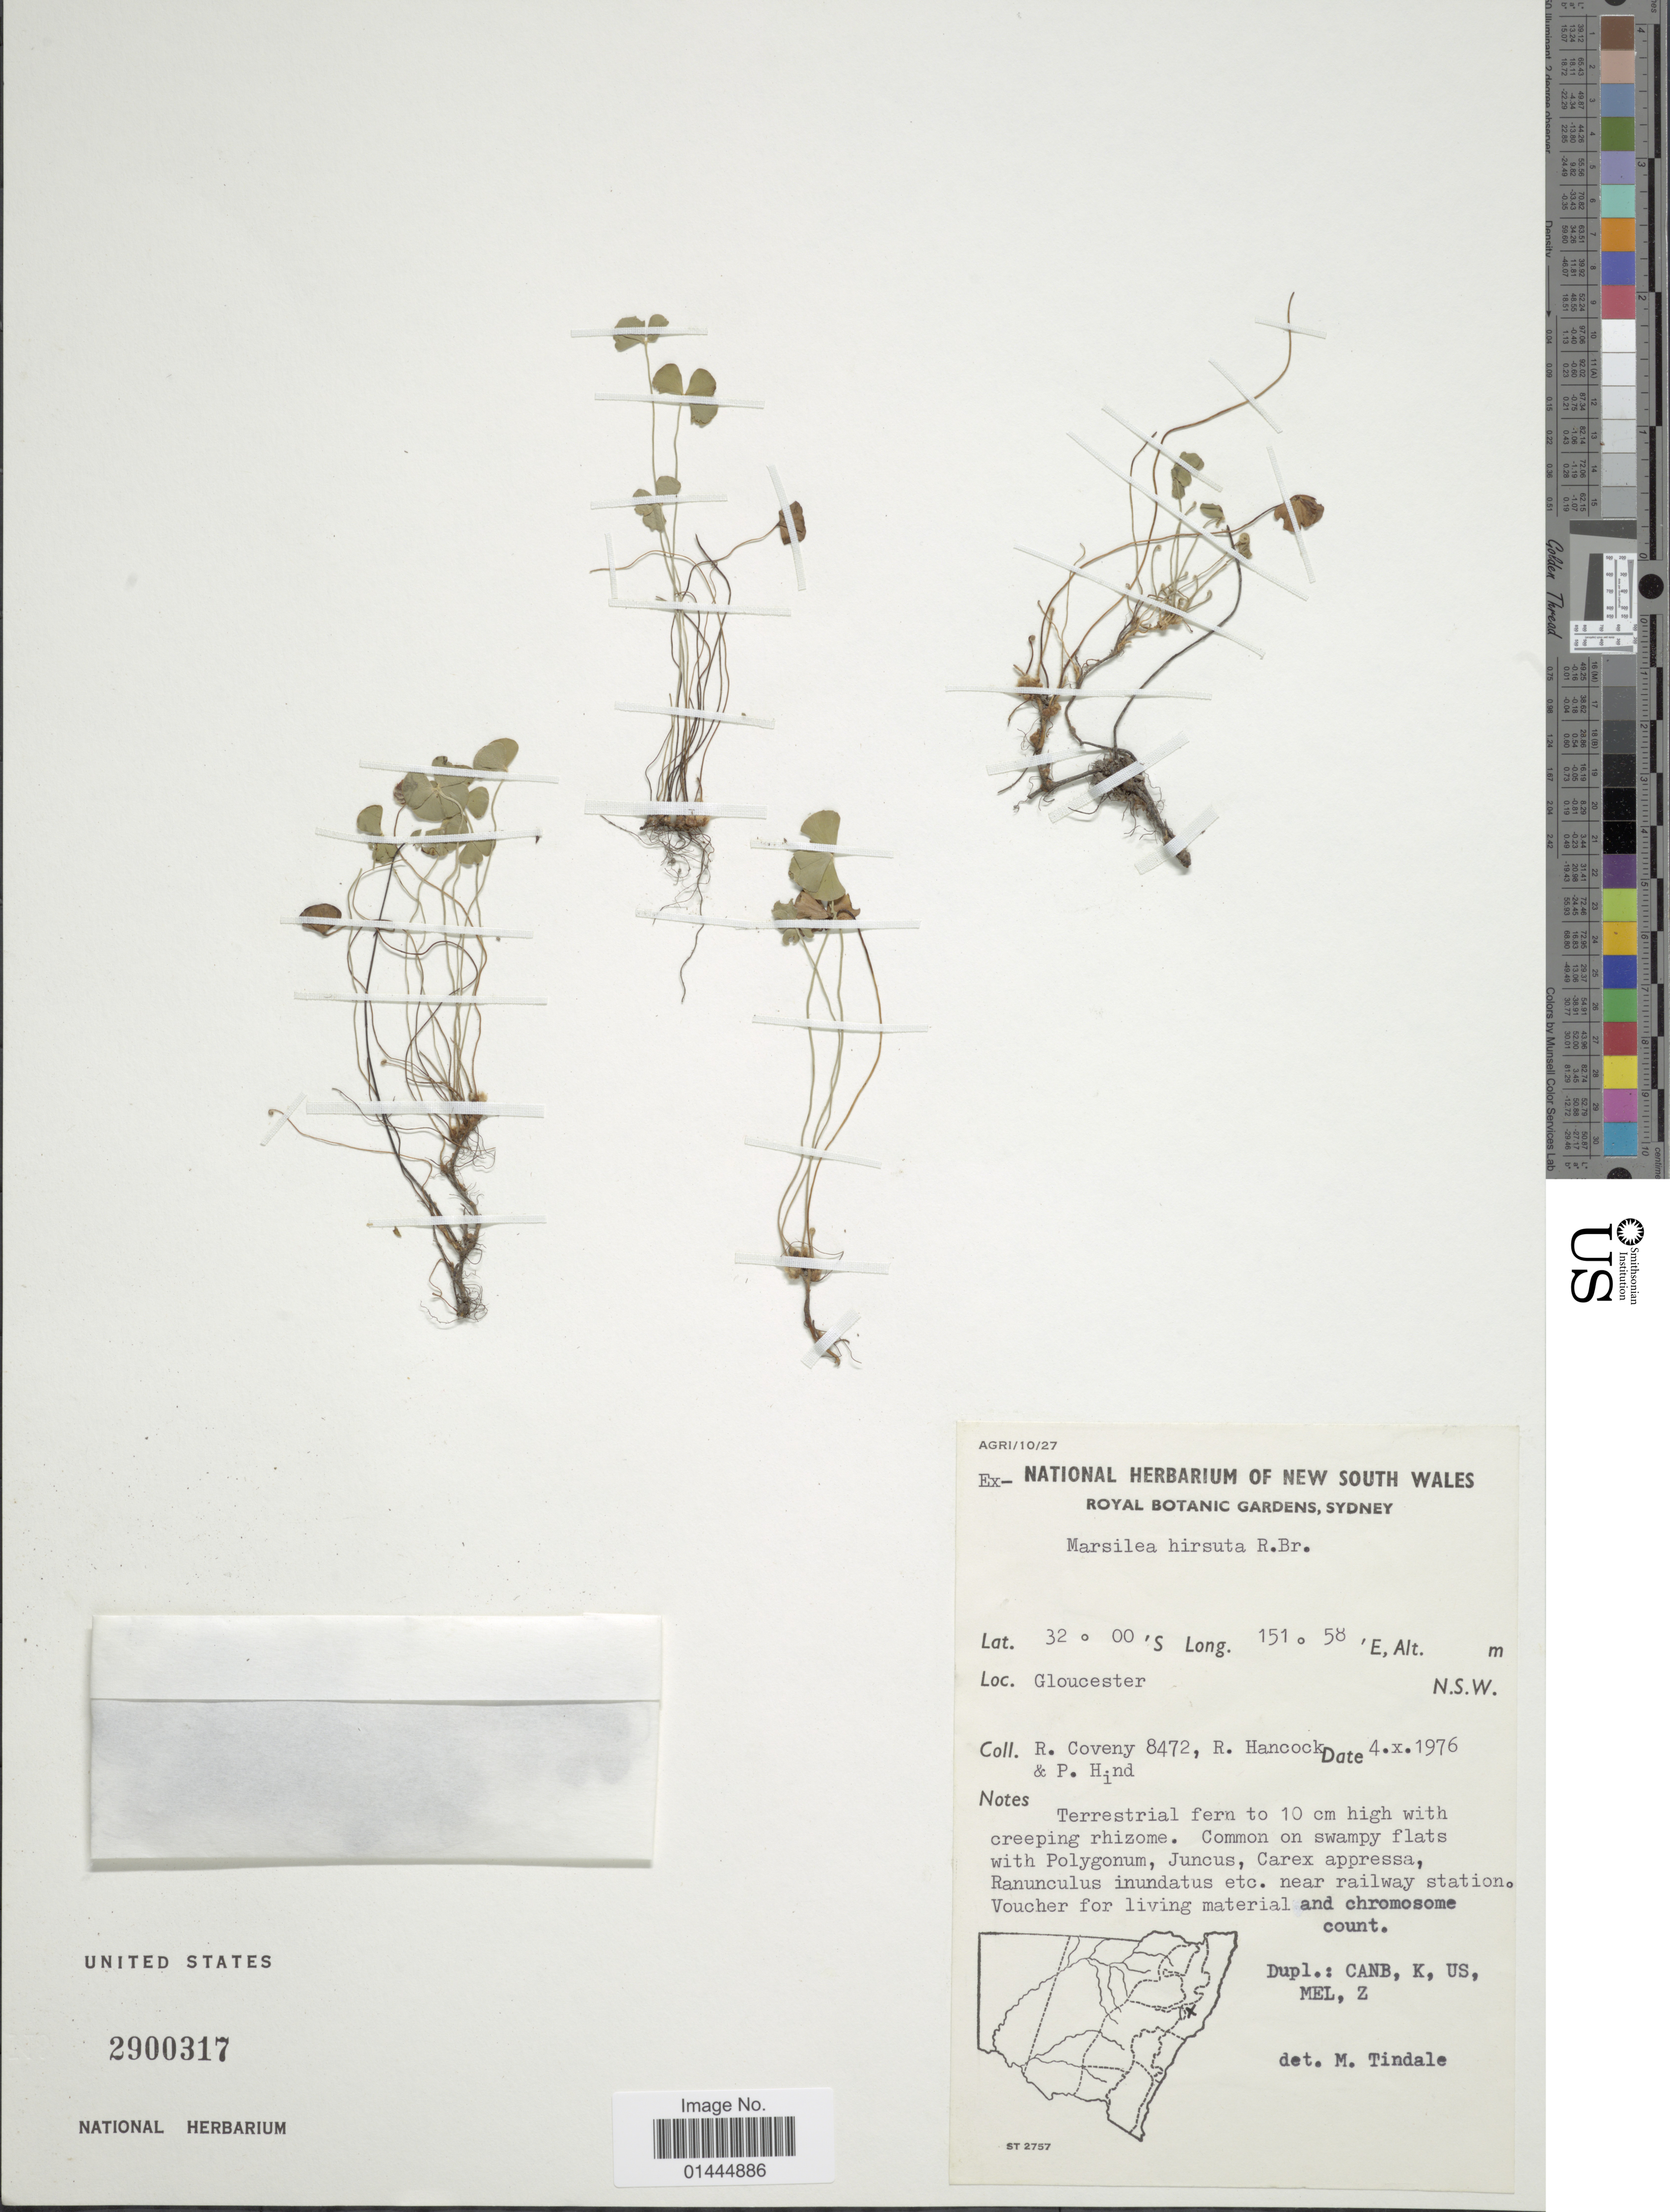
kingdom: Plantae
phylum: Tracheophyta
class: Polypodiopsida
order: Salviniales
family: Marsileaceae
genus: Marsilea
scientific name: Marsilea hirsuta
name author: R. Br.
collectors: R. Coveny, R. Hancock & P. Hind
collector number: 8472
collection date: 1976-10-04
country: Australia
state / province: New South Wales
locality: Gloucester, near railway station.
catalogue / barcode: US 2900317